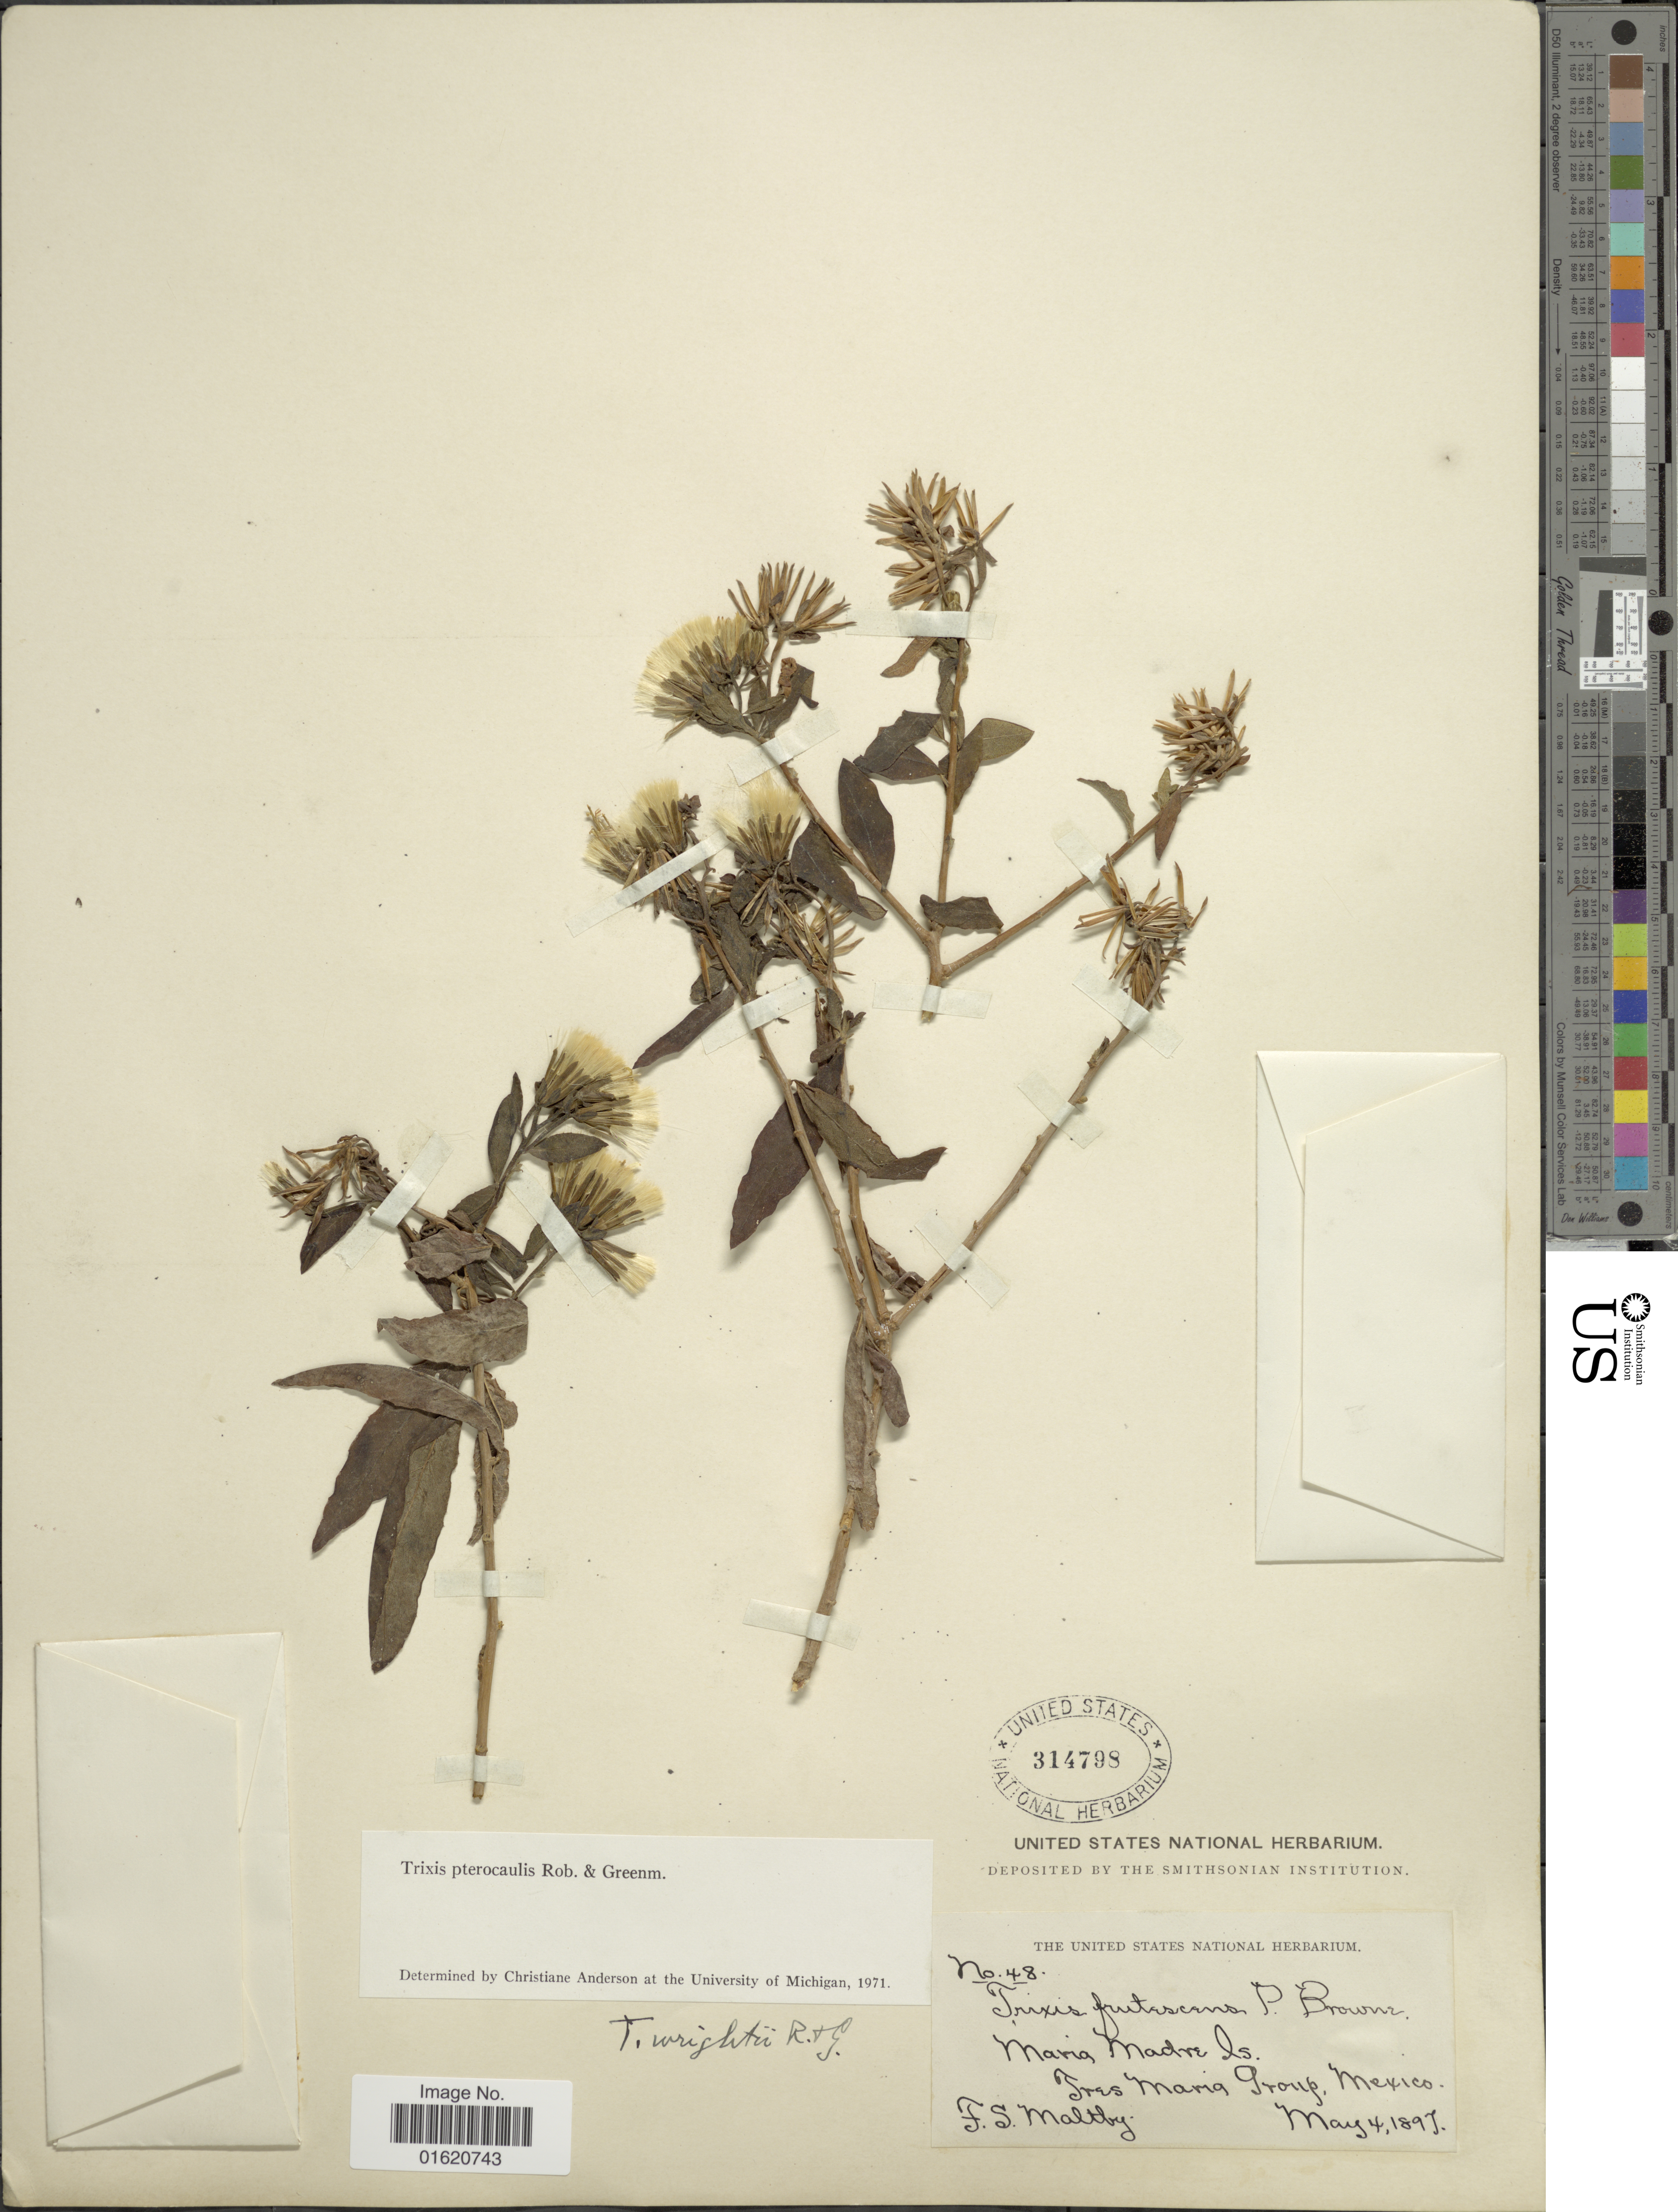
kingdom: Plantae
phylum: Tracheophyta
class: Magnoliopsida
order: Asterales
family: Asteraceae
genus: Trixis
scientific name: Trixis pterocaulis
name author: B.L. Rob. & Greenm.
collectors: F. S. Maltby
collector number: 48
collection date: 1897-05-04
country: Mexico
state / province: Nayarit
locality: Maria Madre Is., Tres Mes Maria Group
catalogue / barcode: US 314798